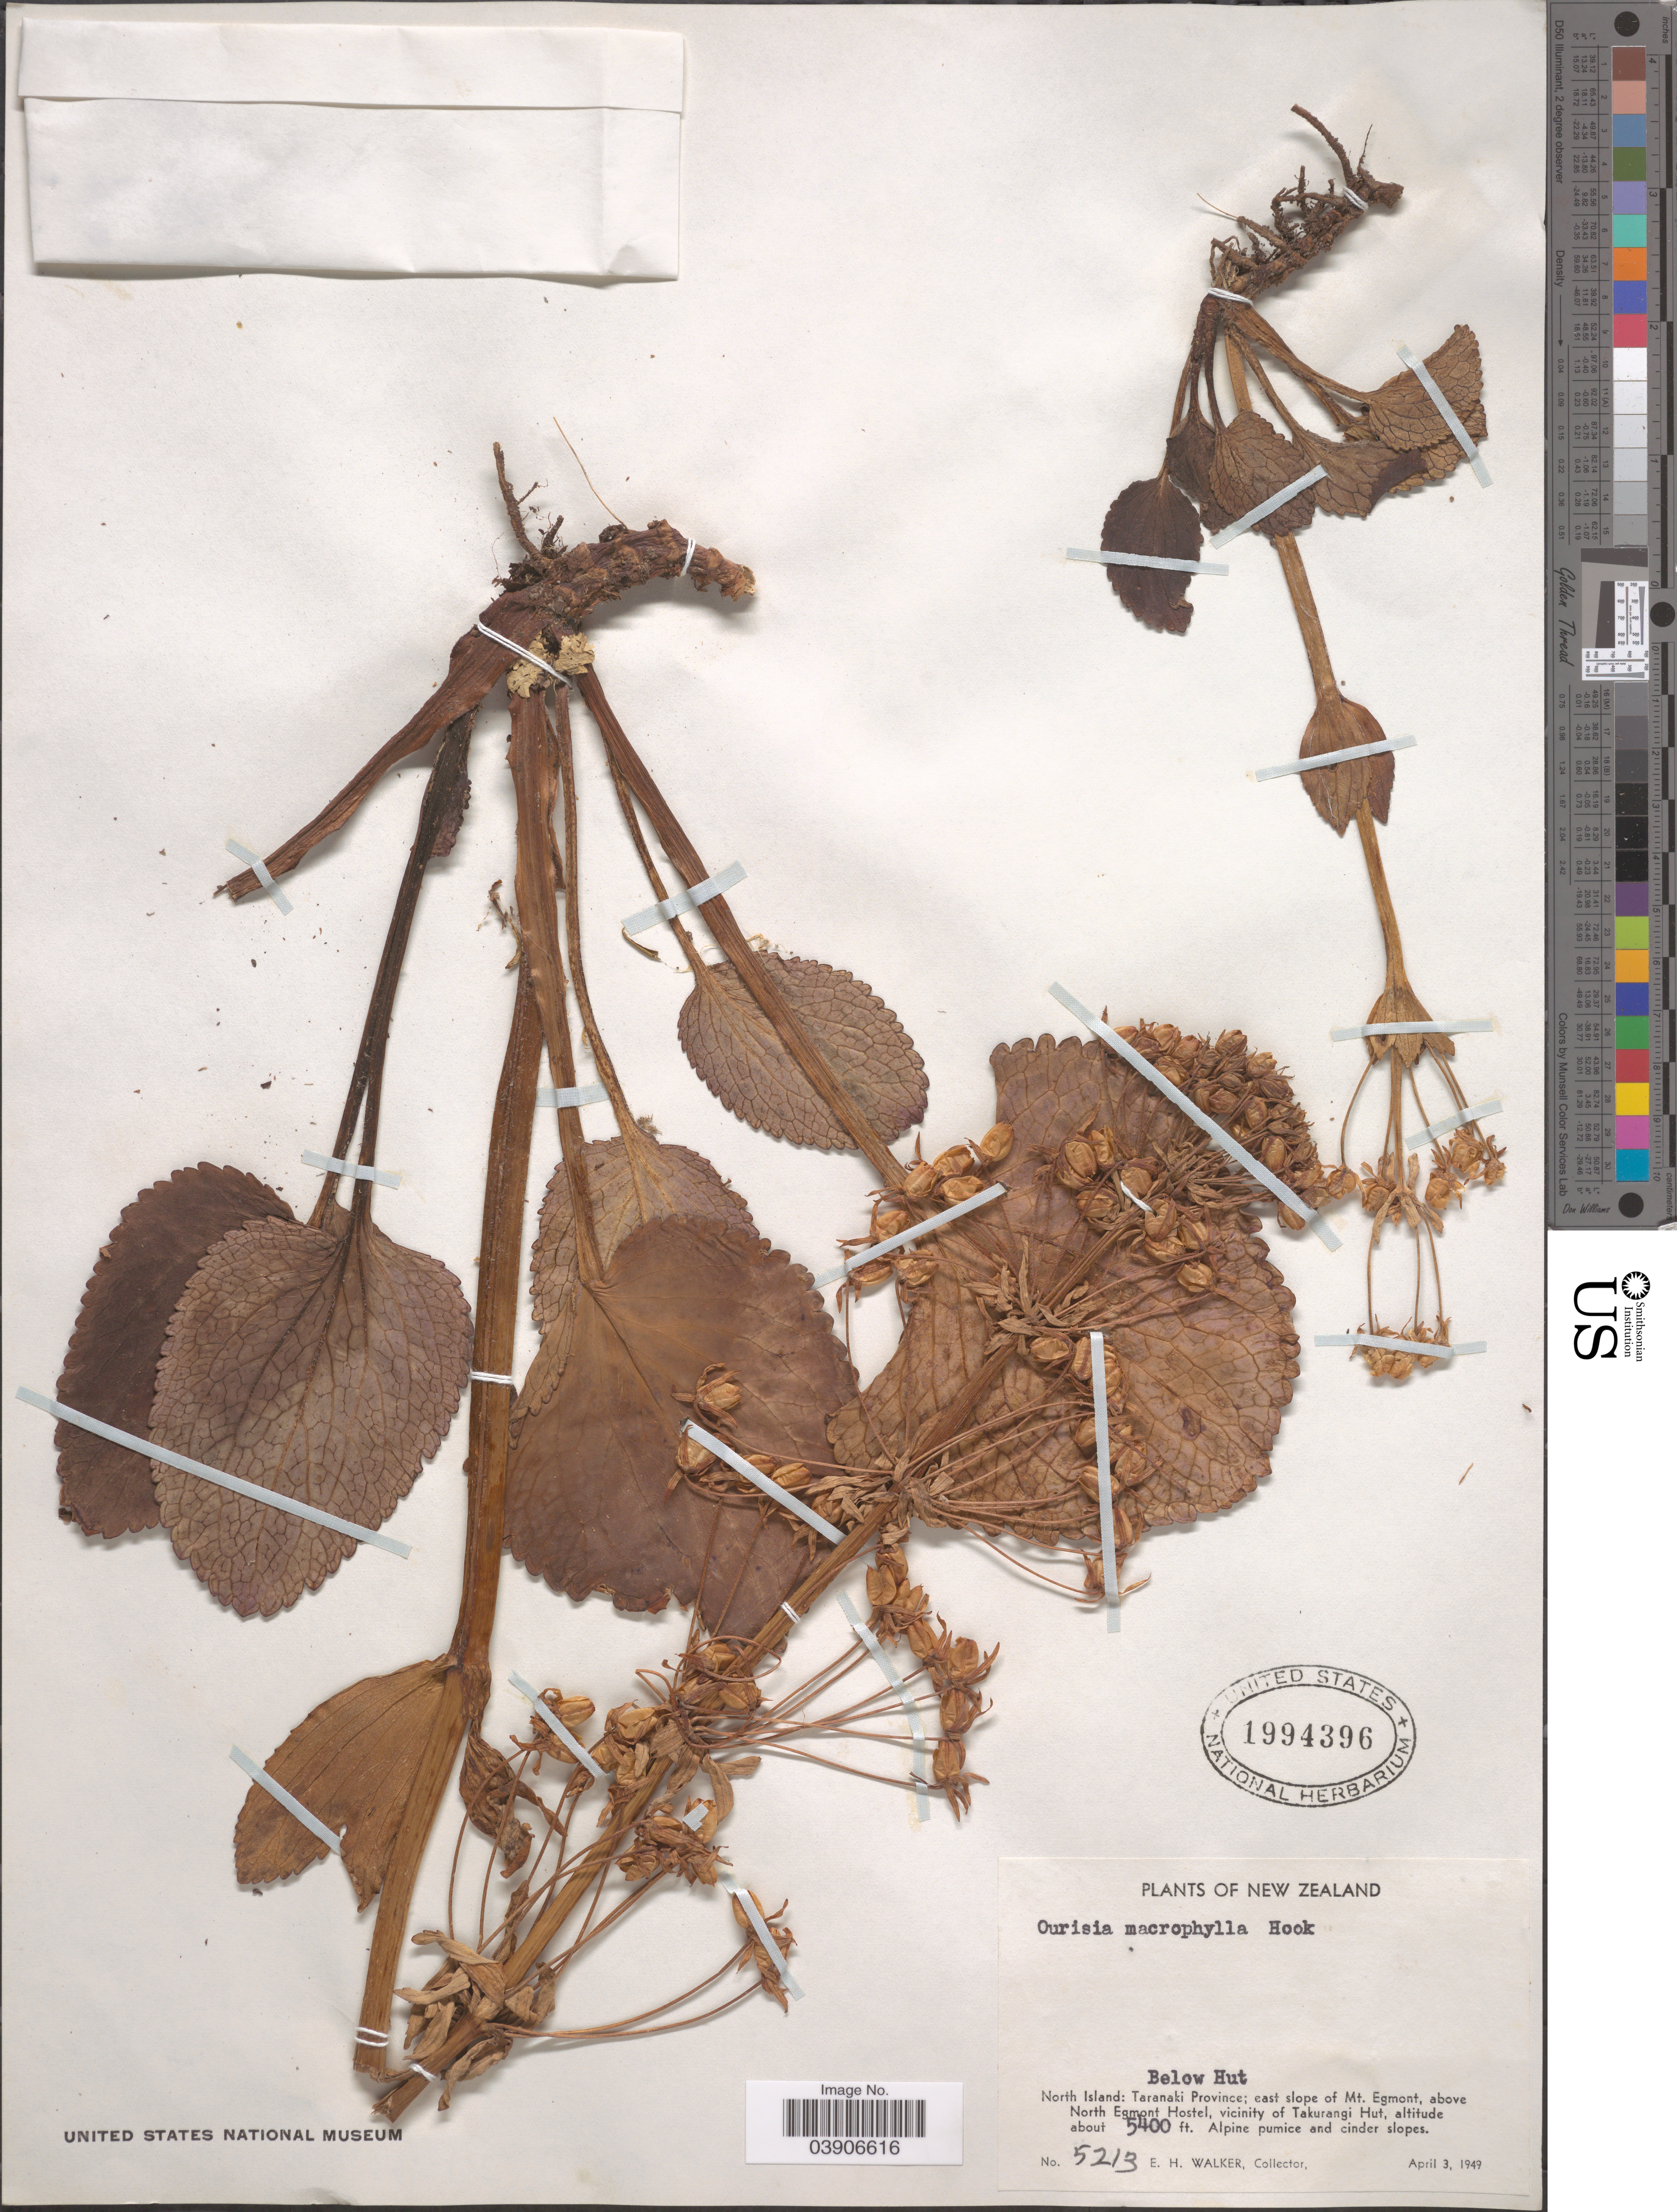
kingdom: Plantae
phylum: Tracheophyta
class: Magnoliopsida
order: Lamiales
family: Plantaginaceae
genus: Ourisia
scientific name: Ourisia macrophylla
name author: Hook.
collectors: E. H. Walker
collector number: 5213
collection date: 1949-04-03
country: New Zealand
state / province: Taranaki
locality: Below Hut. North Island; east slope of Mt. Egmont, above North Egmont Hostel, vicinity of Takurangi Hut.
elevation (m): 1646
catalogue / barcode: US 1994396